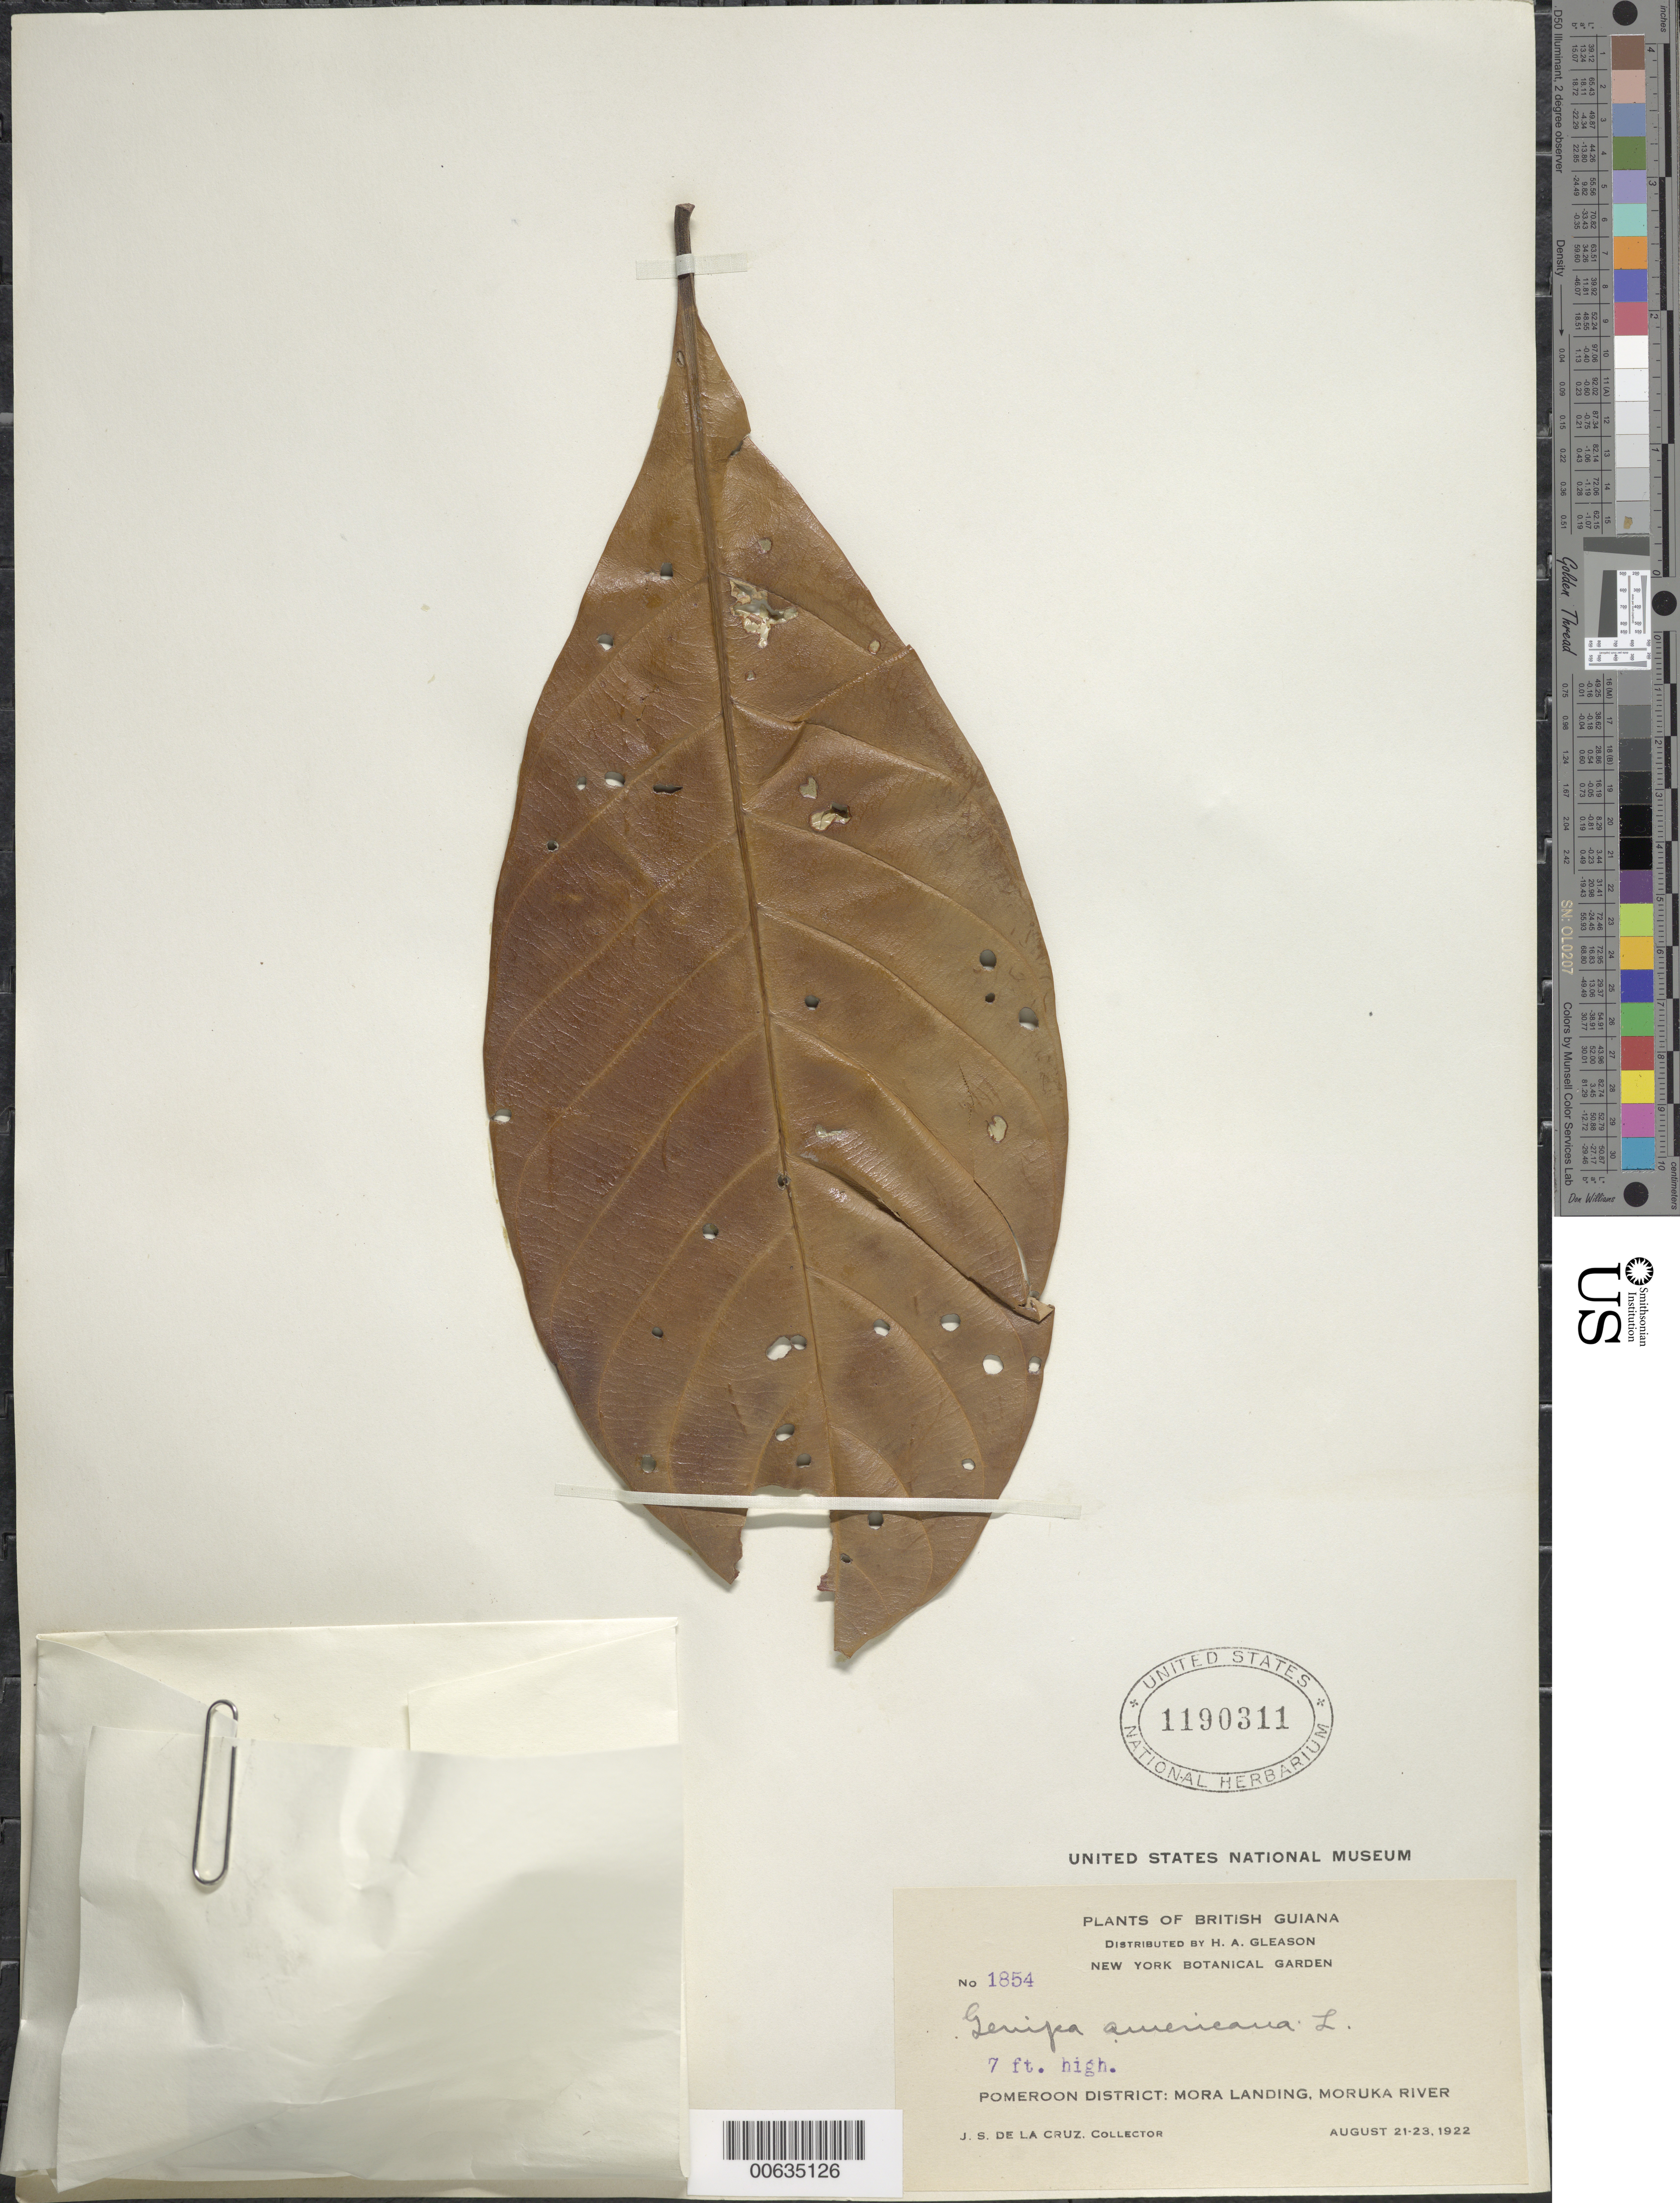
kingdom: Plantae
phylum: Tracheophyta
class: Magnoliopsida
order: Gentianales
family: Rubiaceae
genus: Genipa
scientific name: Genipa americana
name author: L.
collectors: J. S. de la Cruz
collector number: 1854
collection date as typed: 21-Aug-22 to 23-Aug-22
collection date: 1922-08-21/1922-08-23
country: Guyana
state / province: Barima-Waini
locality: Mora Landing, Moruka R., Pomeroon Dist.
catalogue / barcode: US 1190311